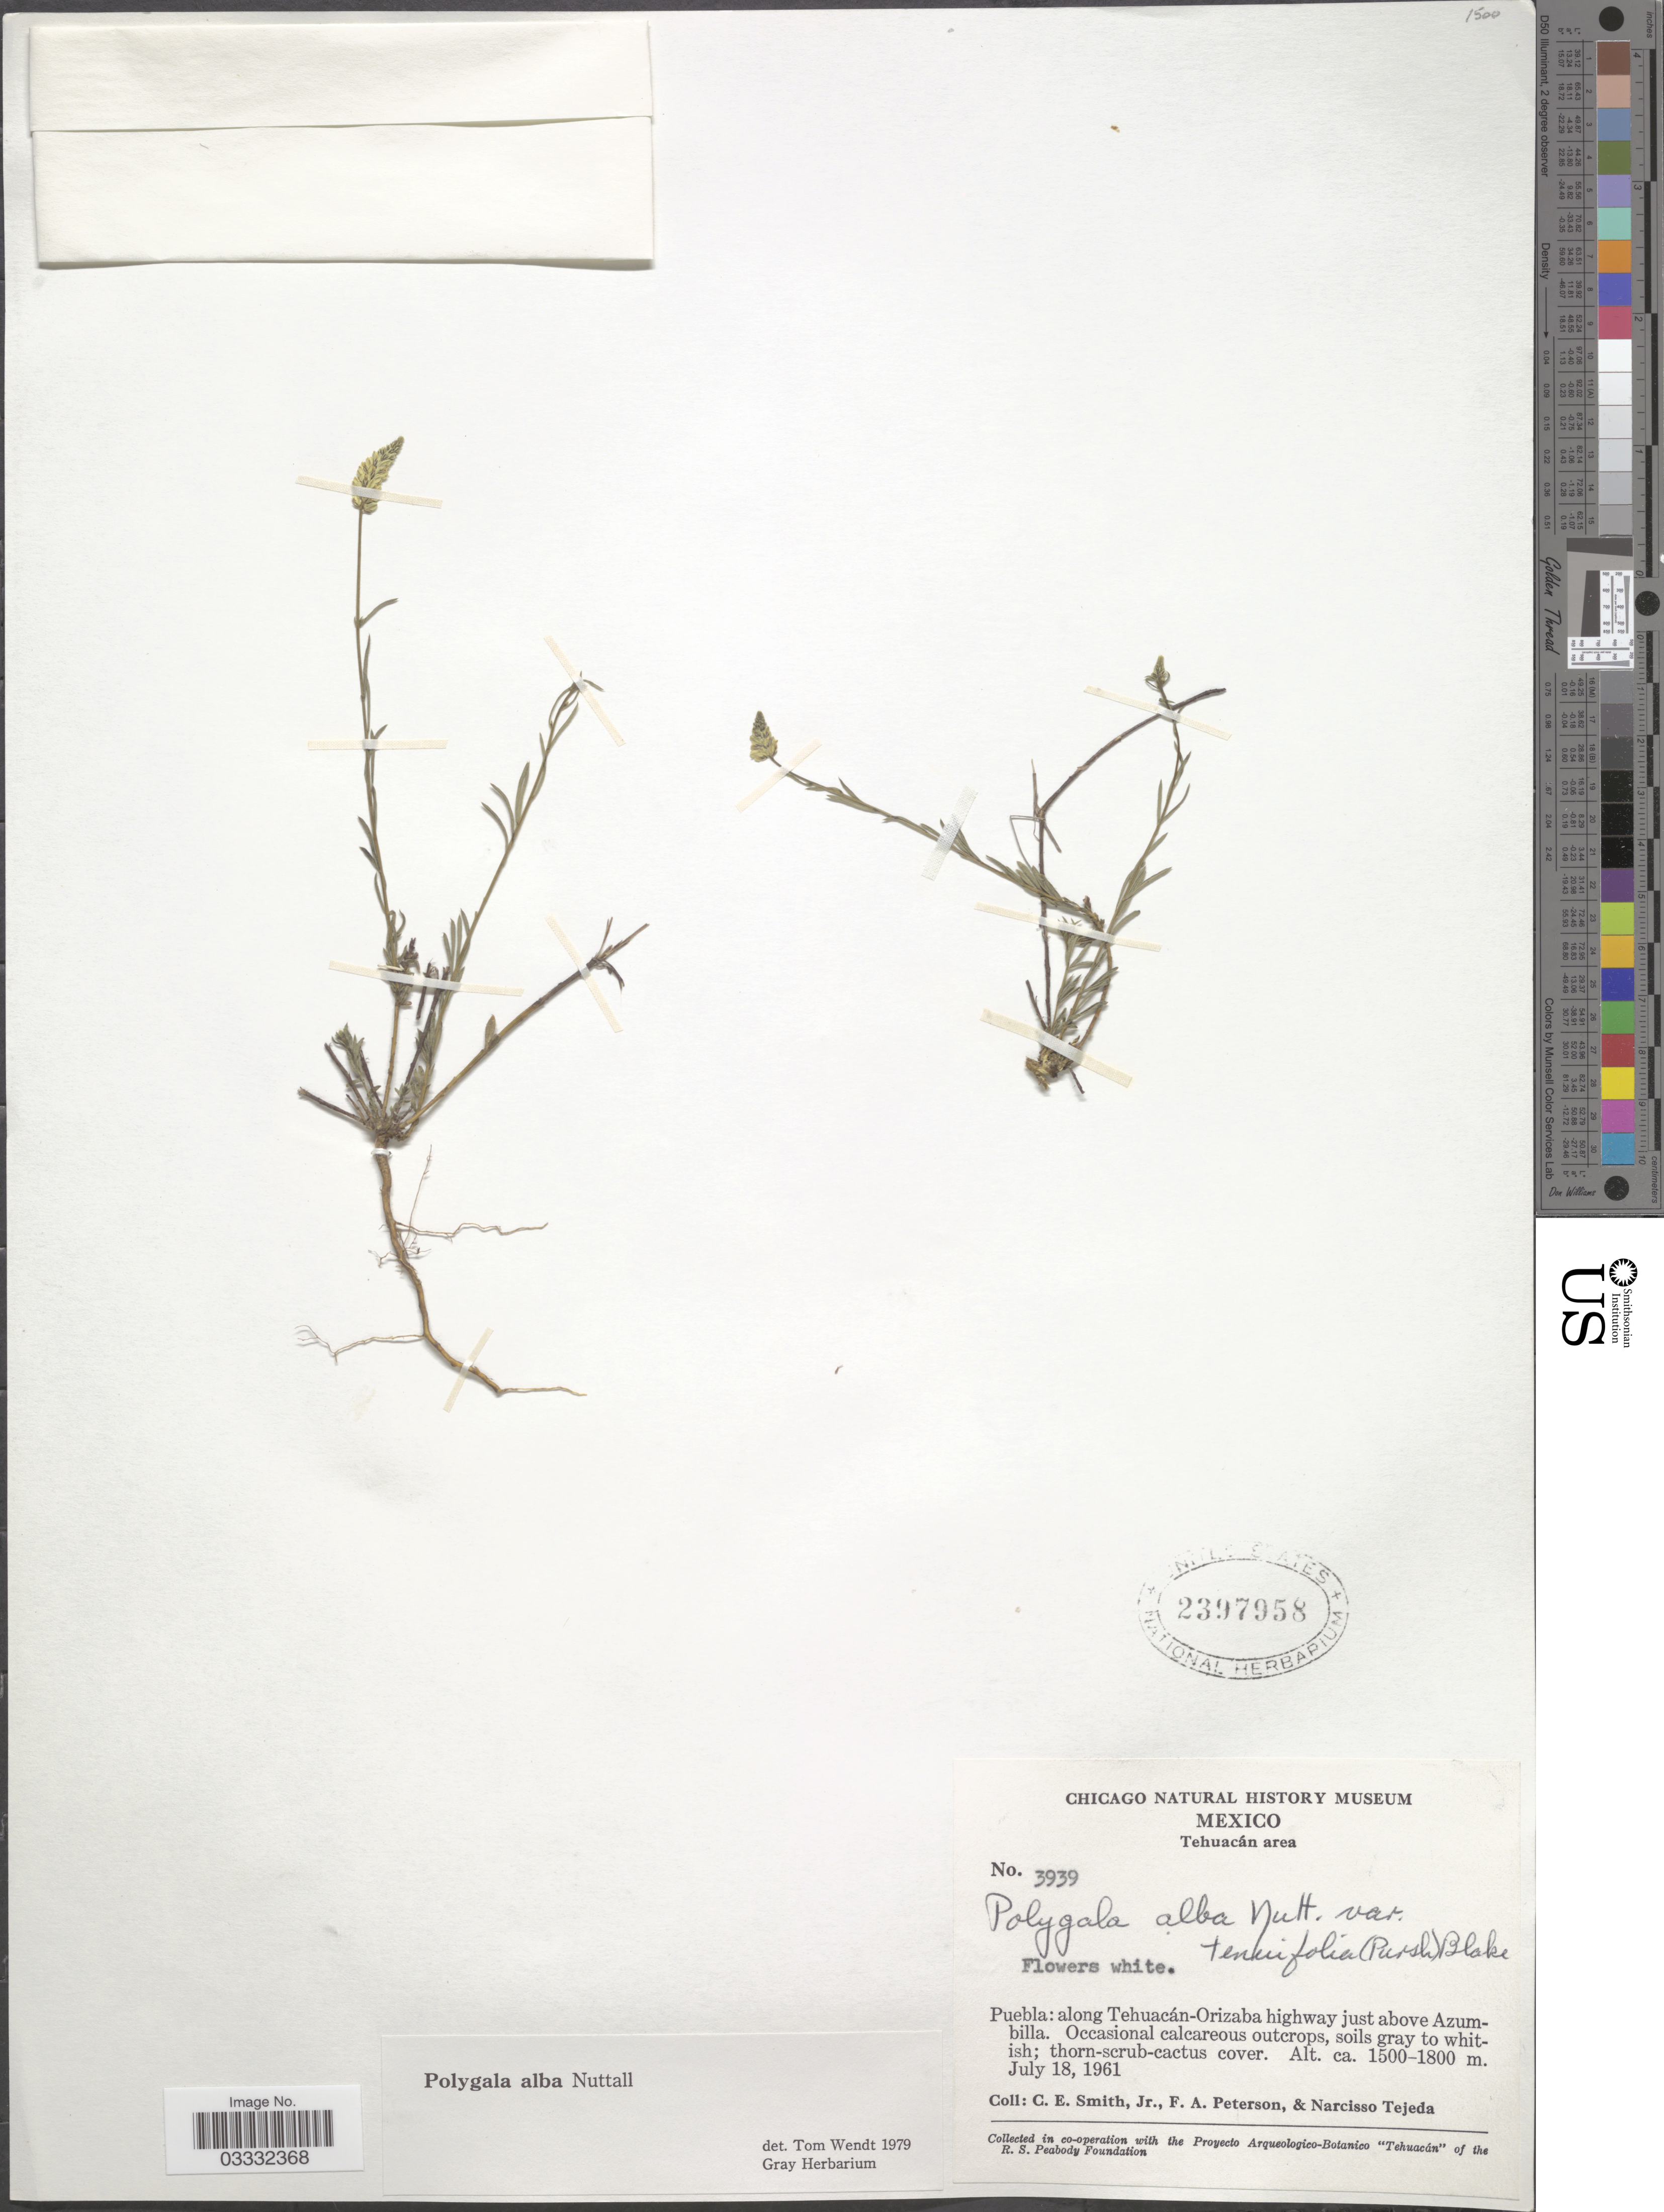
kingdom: Plantae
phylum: Tracheophyta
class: Magnoliopsida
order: Fabales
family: Polygalaceae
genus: Polygala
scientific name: Polygala alba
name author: Nutt.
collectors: C. E. Smith Jr., F. A. Peterson & N. Tejeda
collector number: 3939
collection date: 1961-07-18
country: Mexico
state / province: Puebla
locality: Tehuacán area. Along Tehuacán-Orizaba highway just above Azumbilla.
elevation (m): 1500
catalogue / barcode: US 2397958